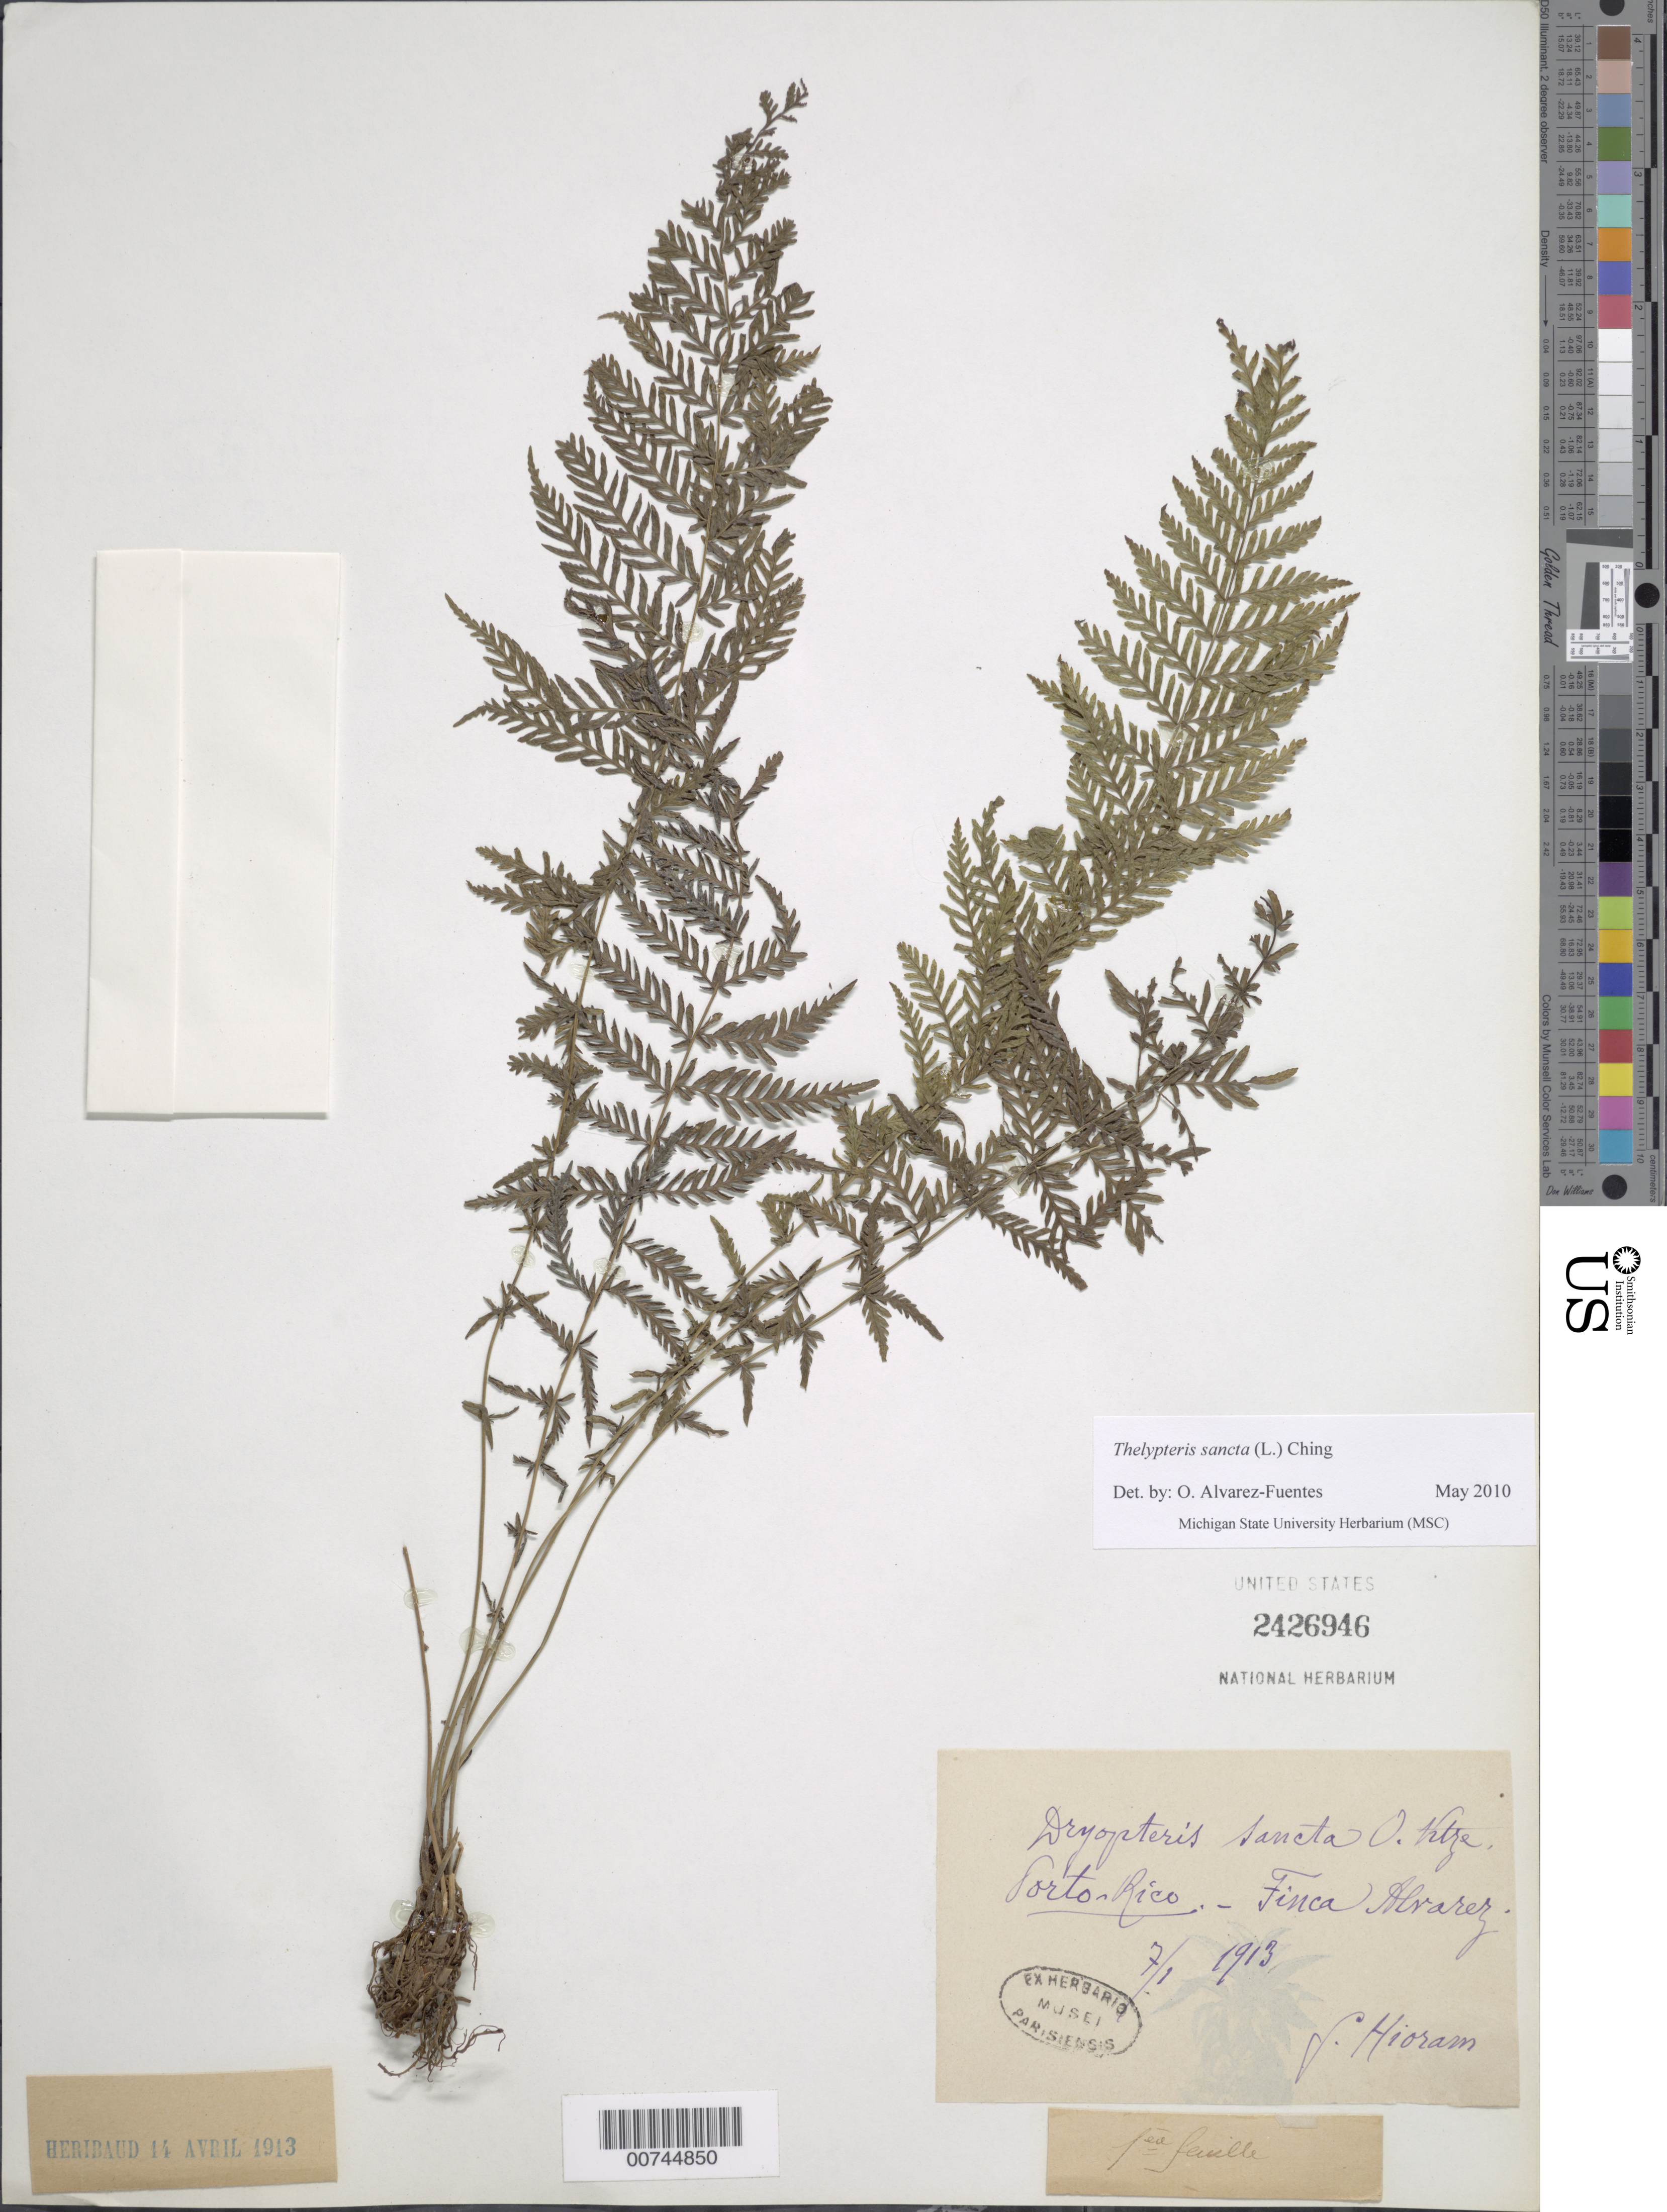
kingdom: Plantae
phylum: Tracheophyta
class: Polypodiopsida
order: Polypodiales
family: Thelypteridaceae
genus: Amauropelta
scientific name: Amauropelta sancta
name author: (L.) Pic. Serm.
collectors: Bro. Hioram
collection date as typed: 01 Jul 1913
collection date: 1913-07-01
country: Puerto Rico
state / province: San Juan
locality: Finca Alvarez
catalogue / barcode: US 2426946